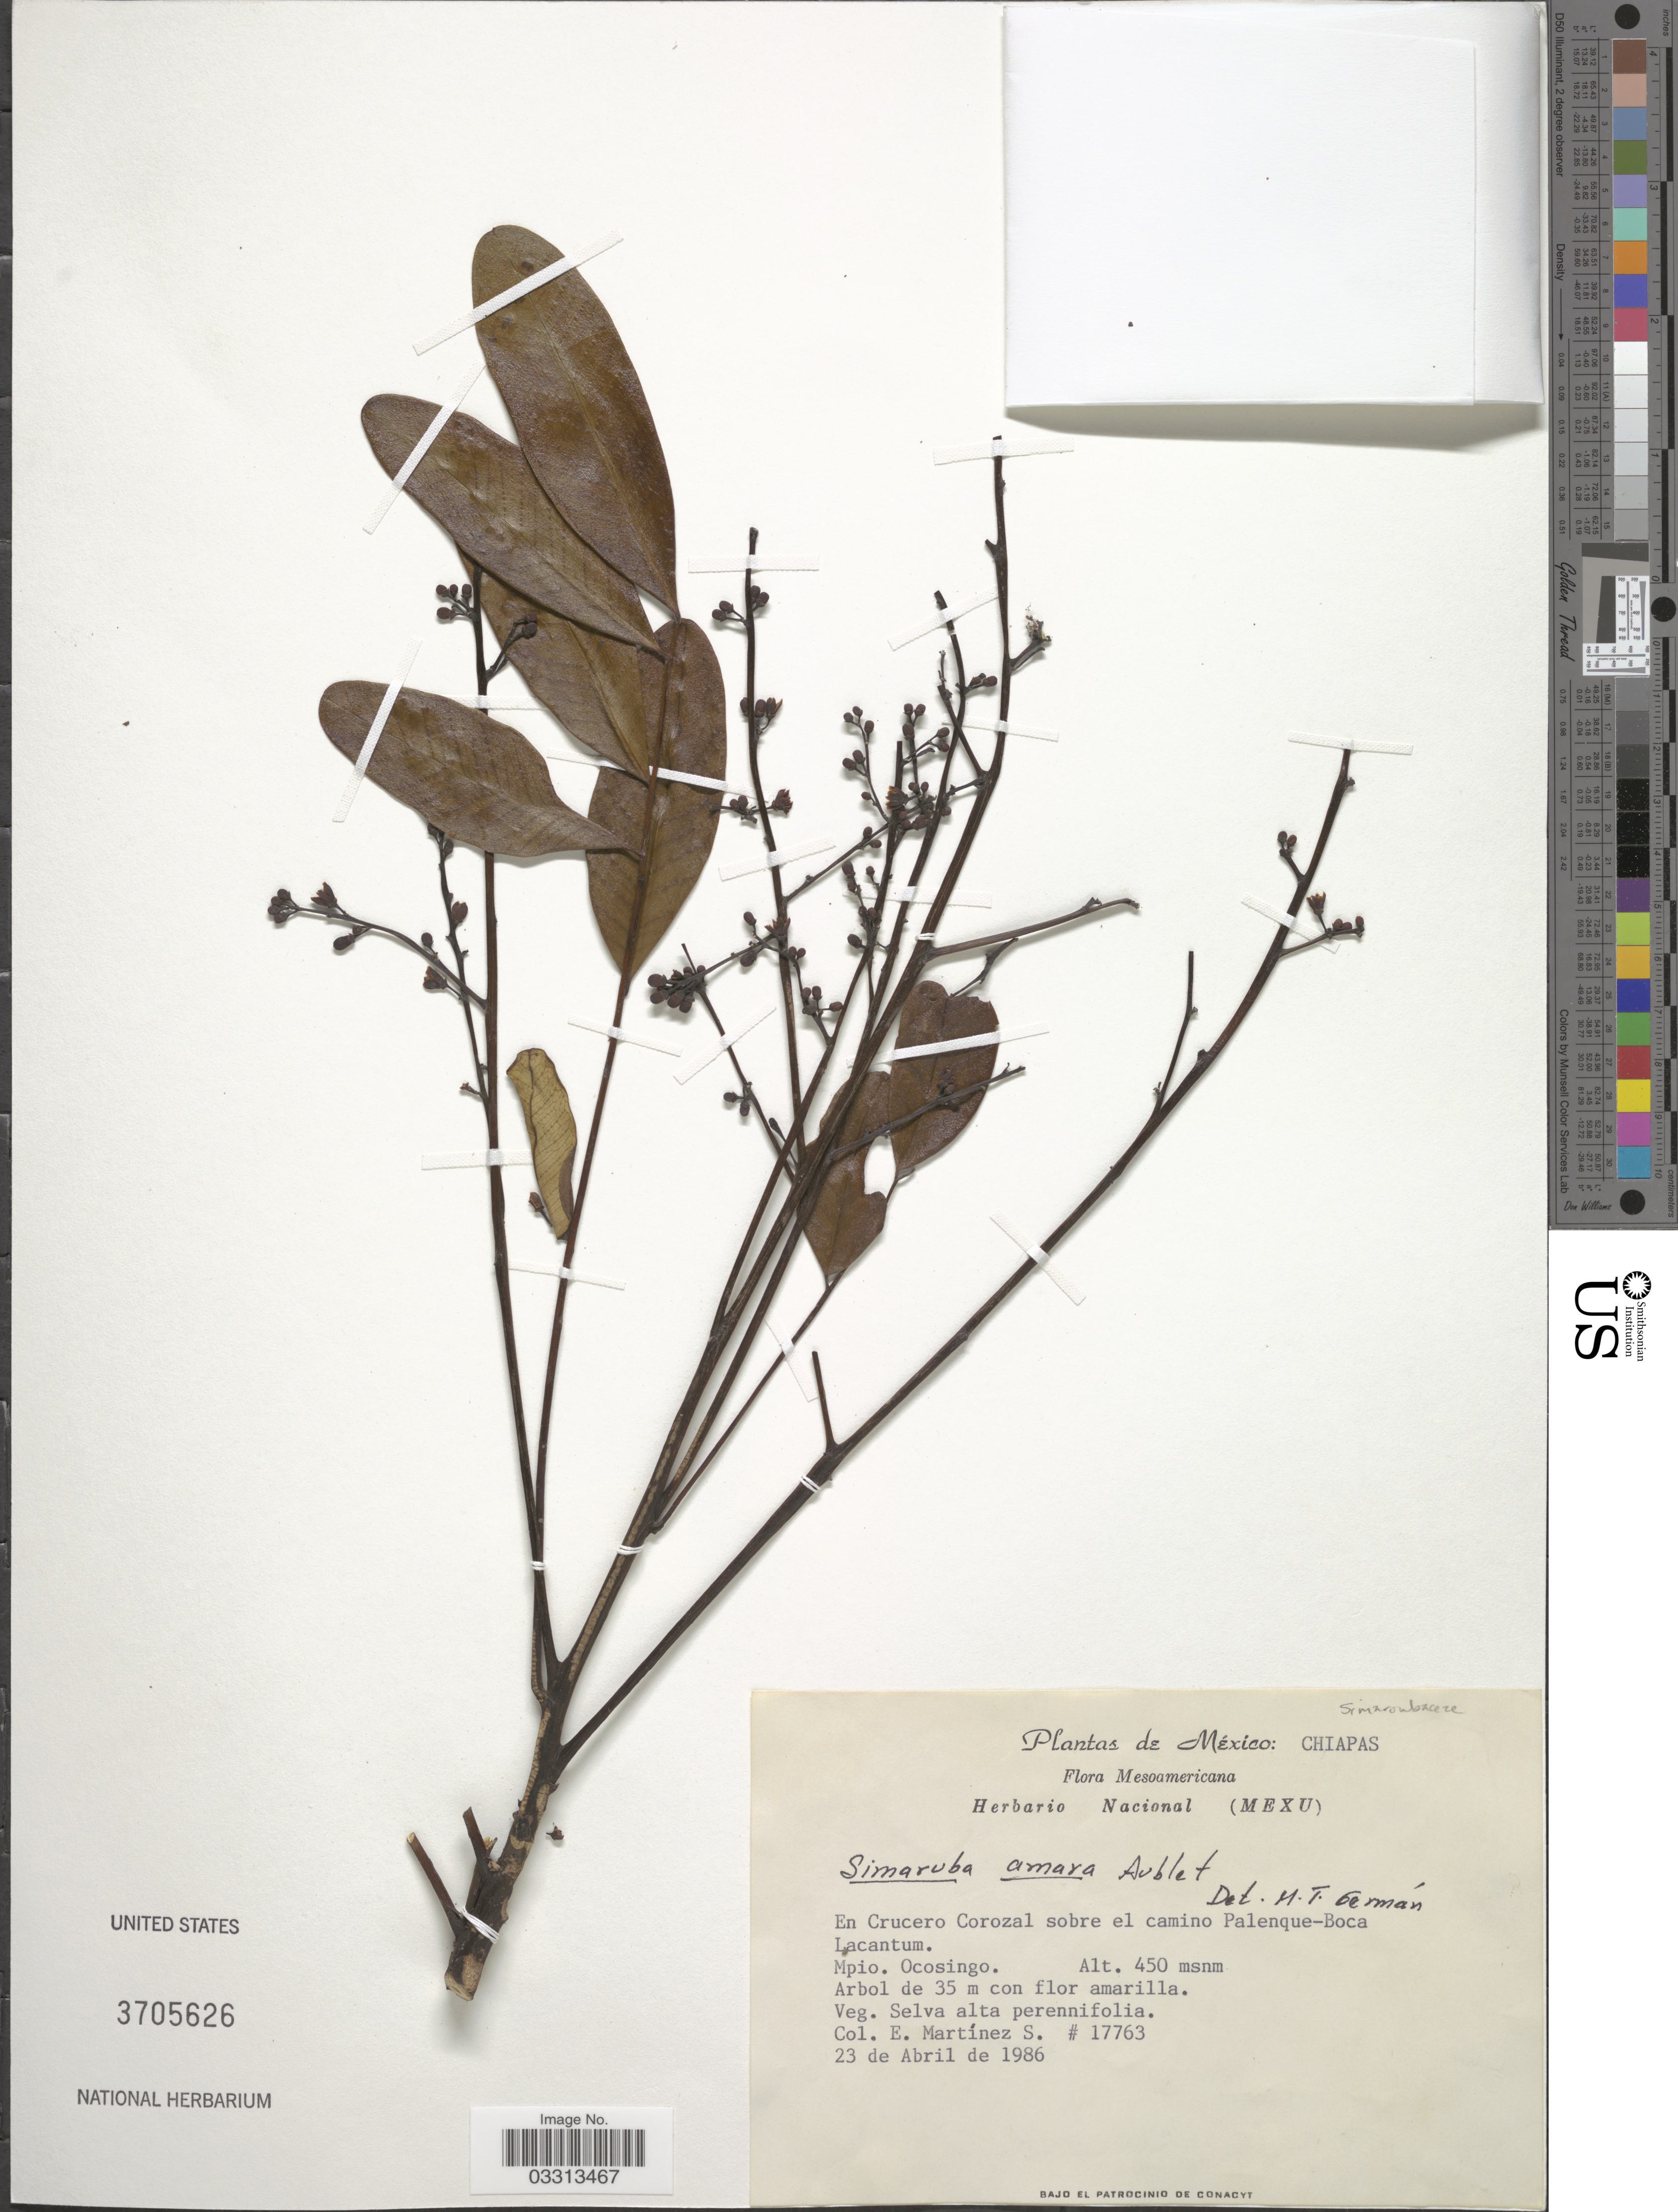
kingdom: Plantae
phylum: Tracheophyta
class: Magnoliopsida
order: Sapindales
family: Simaroubaceae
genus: Simarouba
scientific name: Simarouba amara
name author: Aubl.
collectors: E. M. Martínez S.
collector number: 17763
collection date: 1986-04-23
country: Mexico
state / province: Chiapas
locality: En Crucero Corozal sobre el camino Palenque-Boca Lacantum. Mpio. Ocosingo.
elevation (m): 450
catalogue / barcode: US 3705626